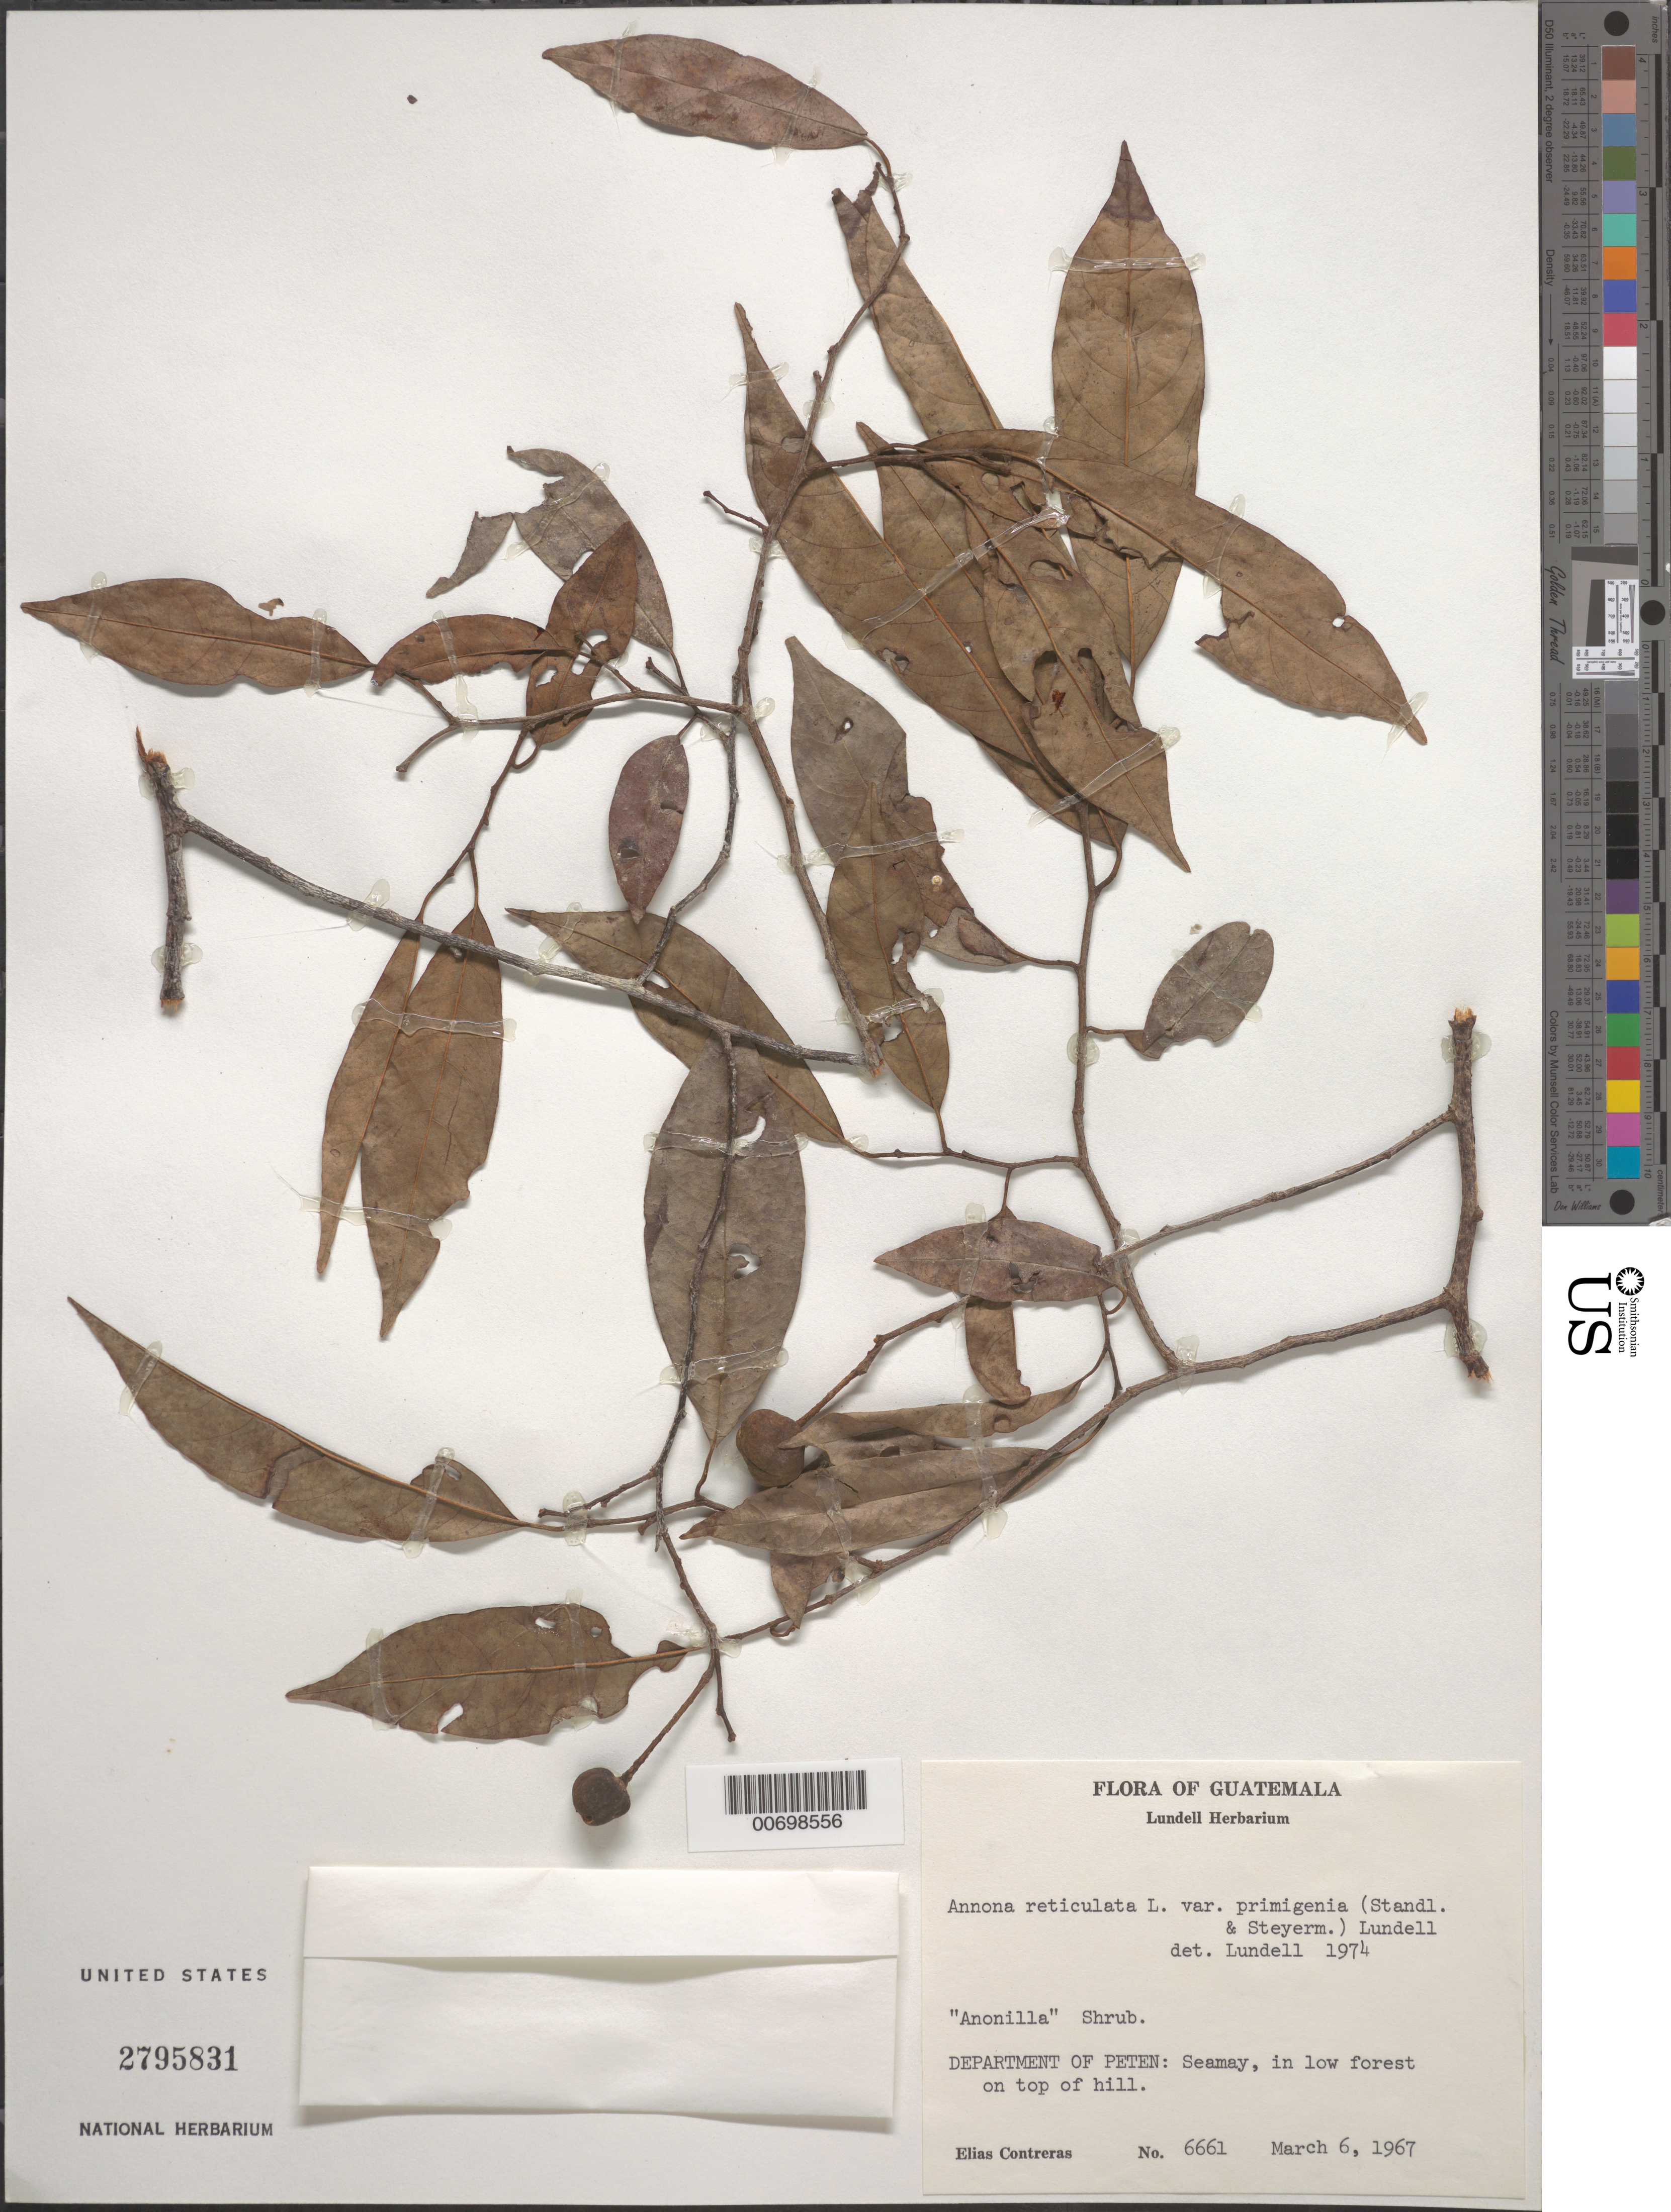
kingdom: Plantae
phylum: Tracheophyta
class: Magnoliopsida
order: Magnoliales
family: Annonaceae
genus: Annona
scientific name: Annona reticulata var. primigenia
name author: (Standl. & Steyerm.) Lundell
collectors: E. Contreras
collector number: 6661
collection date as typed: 06 Mar 1967 or 03 Jun 1967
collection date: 1967-03-06 or 1967-06-03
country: Guatemala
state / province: El Petén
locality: Seamay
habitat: In low forest on top of hill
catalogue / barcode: US 2795831